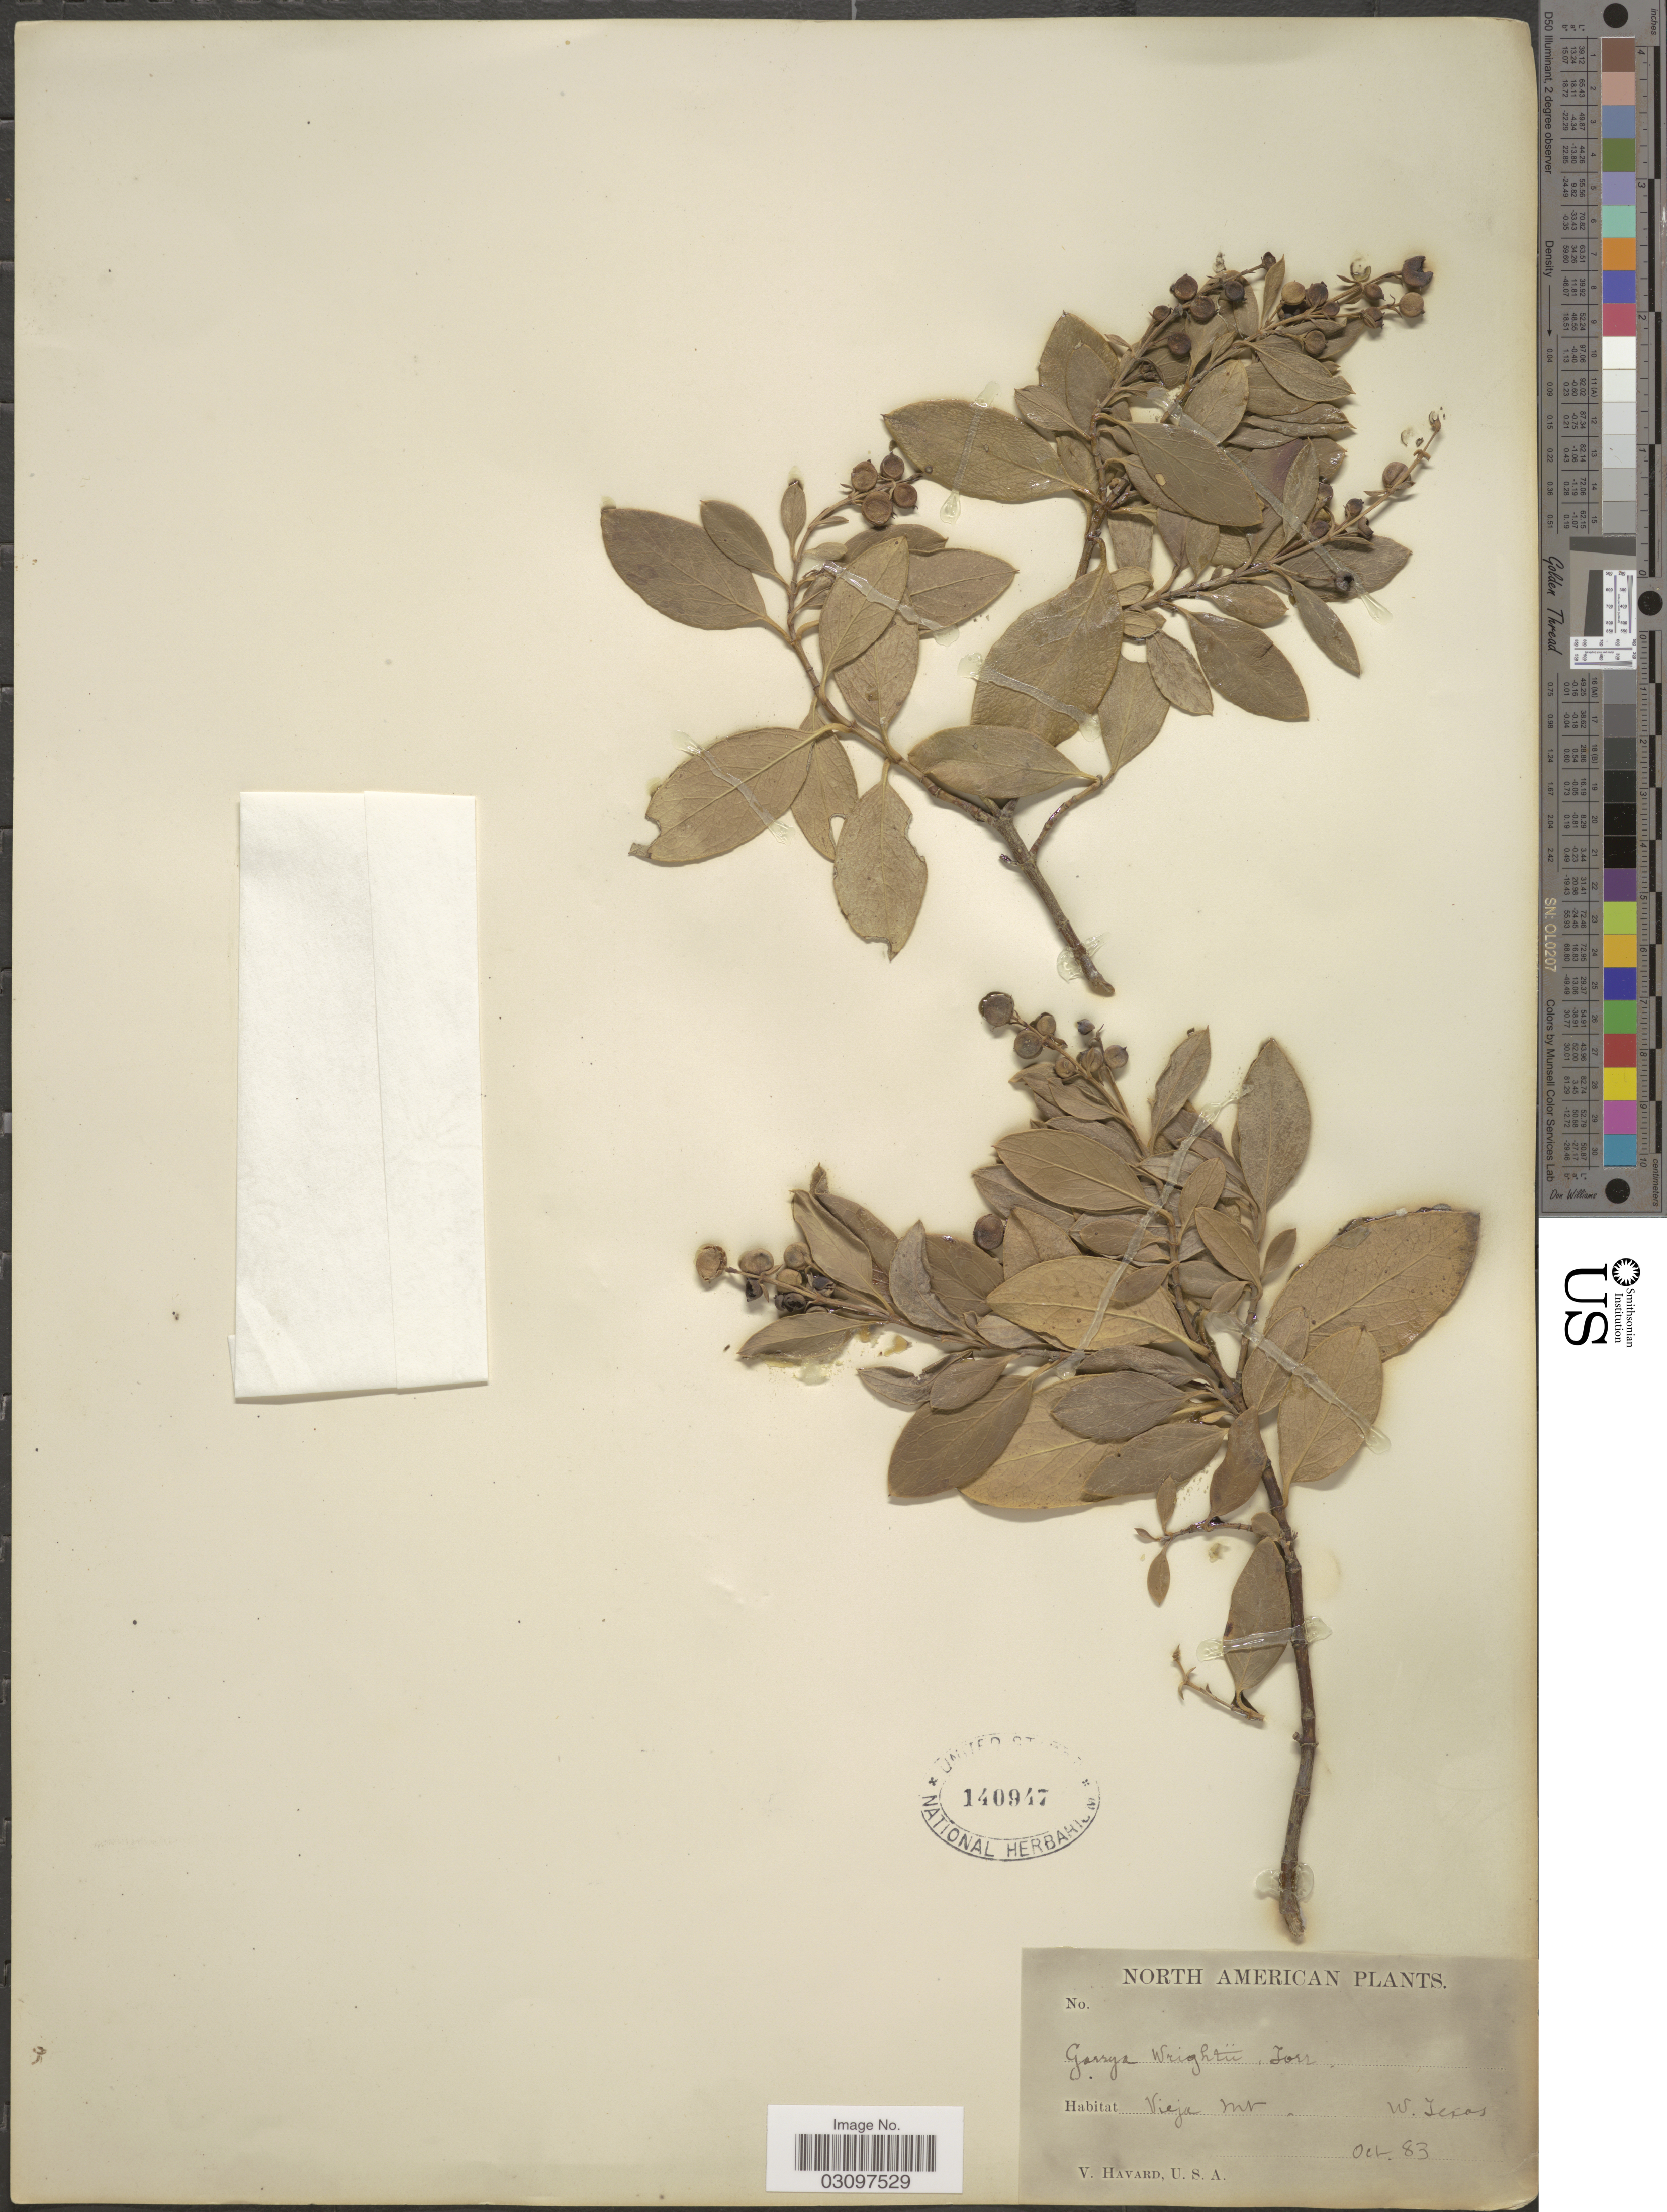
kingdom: Plantae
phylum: Tracheophyta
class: Magnoliopsida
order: Garryales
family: Garryaceae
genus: Garrya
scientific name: Garrya wrightii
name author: Torr.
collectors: V. Havard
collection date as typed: Transcribed d/m/y: /10/83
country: United States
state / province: Texas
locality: Vieja Mt, W. Texas.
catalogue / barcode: US 140947